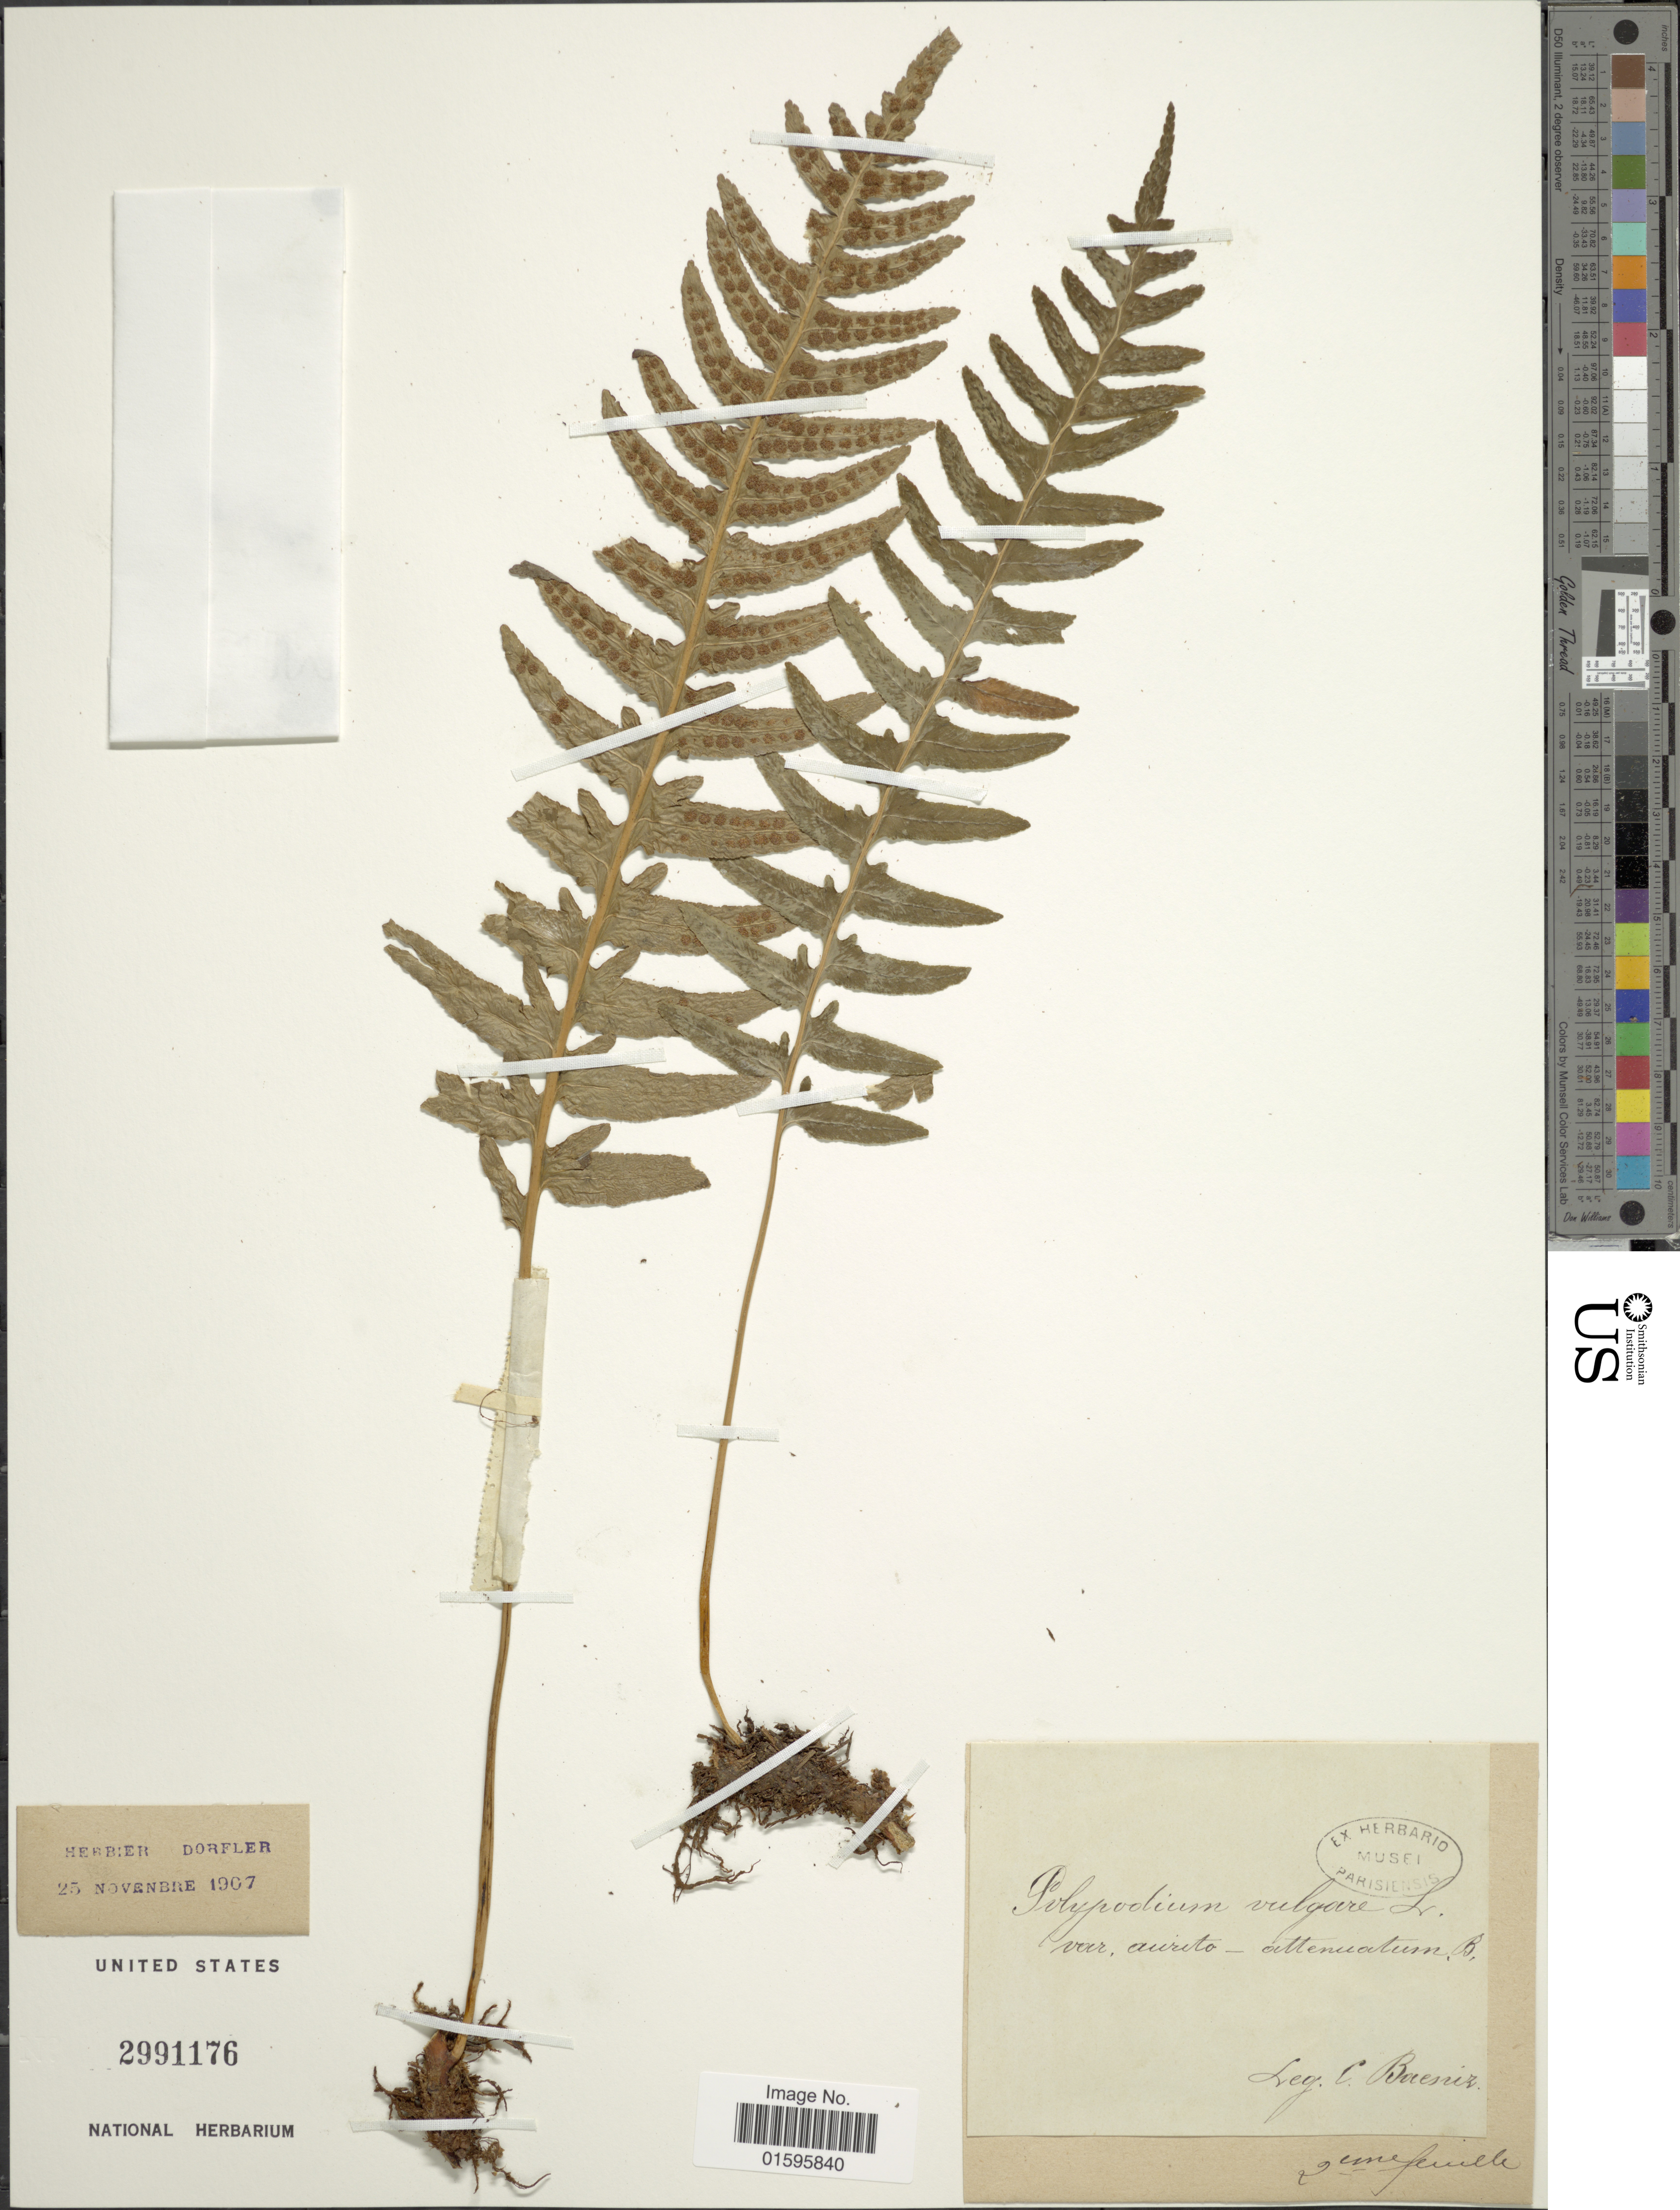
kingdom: Plantae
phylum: Tracheophyta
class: Polypodiopsida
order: Polypodiales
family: Polypodiaceae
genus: Polypodium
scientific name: Polypodium vulgare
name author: L.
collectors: C. G. Baenitz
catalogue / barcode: US 2991176